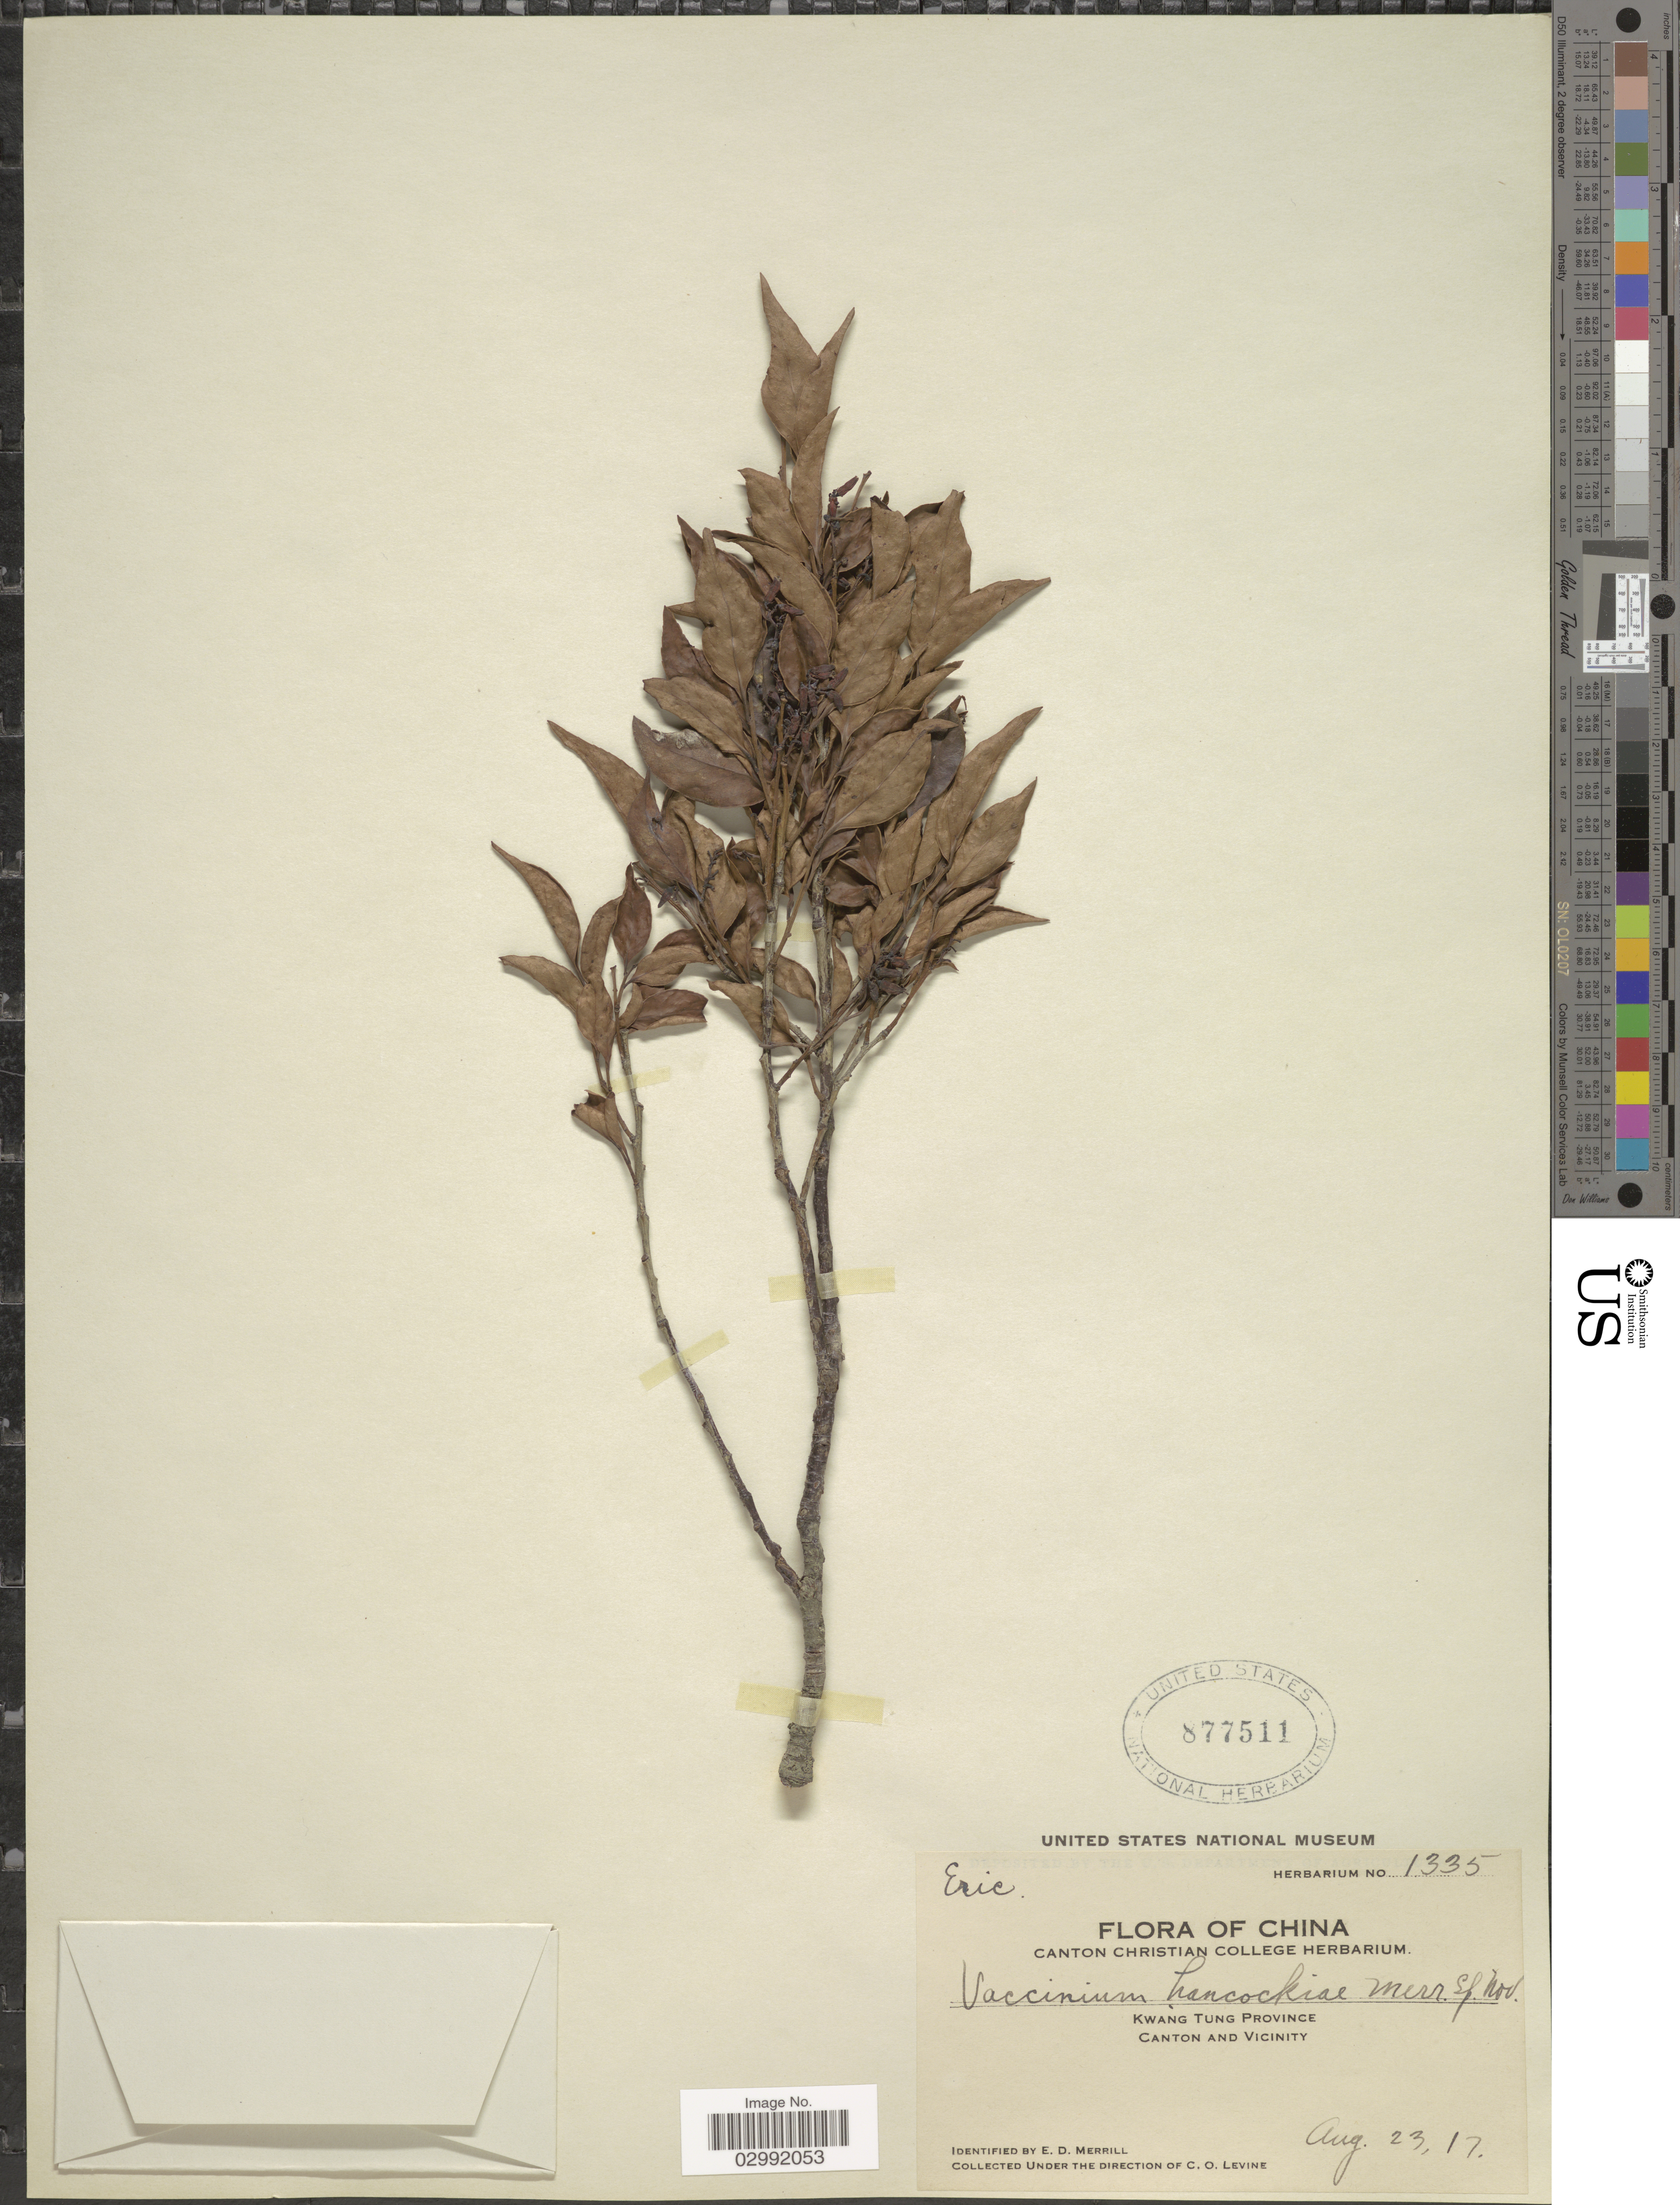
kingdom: Plantae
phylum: Tracheophyta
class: Magnoliopsida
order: Ericales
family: Ericaceae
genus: Vaccinium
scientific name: Vaccinium hancockiae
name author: Merr.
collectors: C. O. Levine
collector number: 1335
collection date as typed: Transcribed d/m/y: 23/8/17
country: China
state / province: Guangdong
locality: Kwang Tung Province, Canton and Vicinity.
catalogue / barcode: US 877511